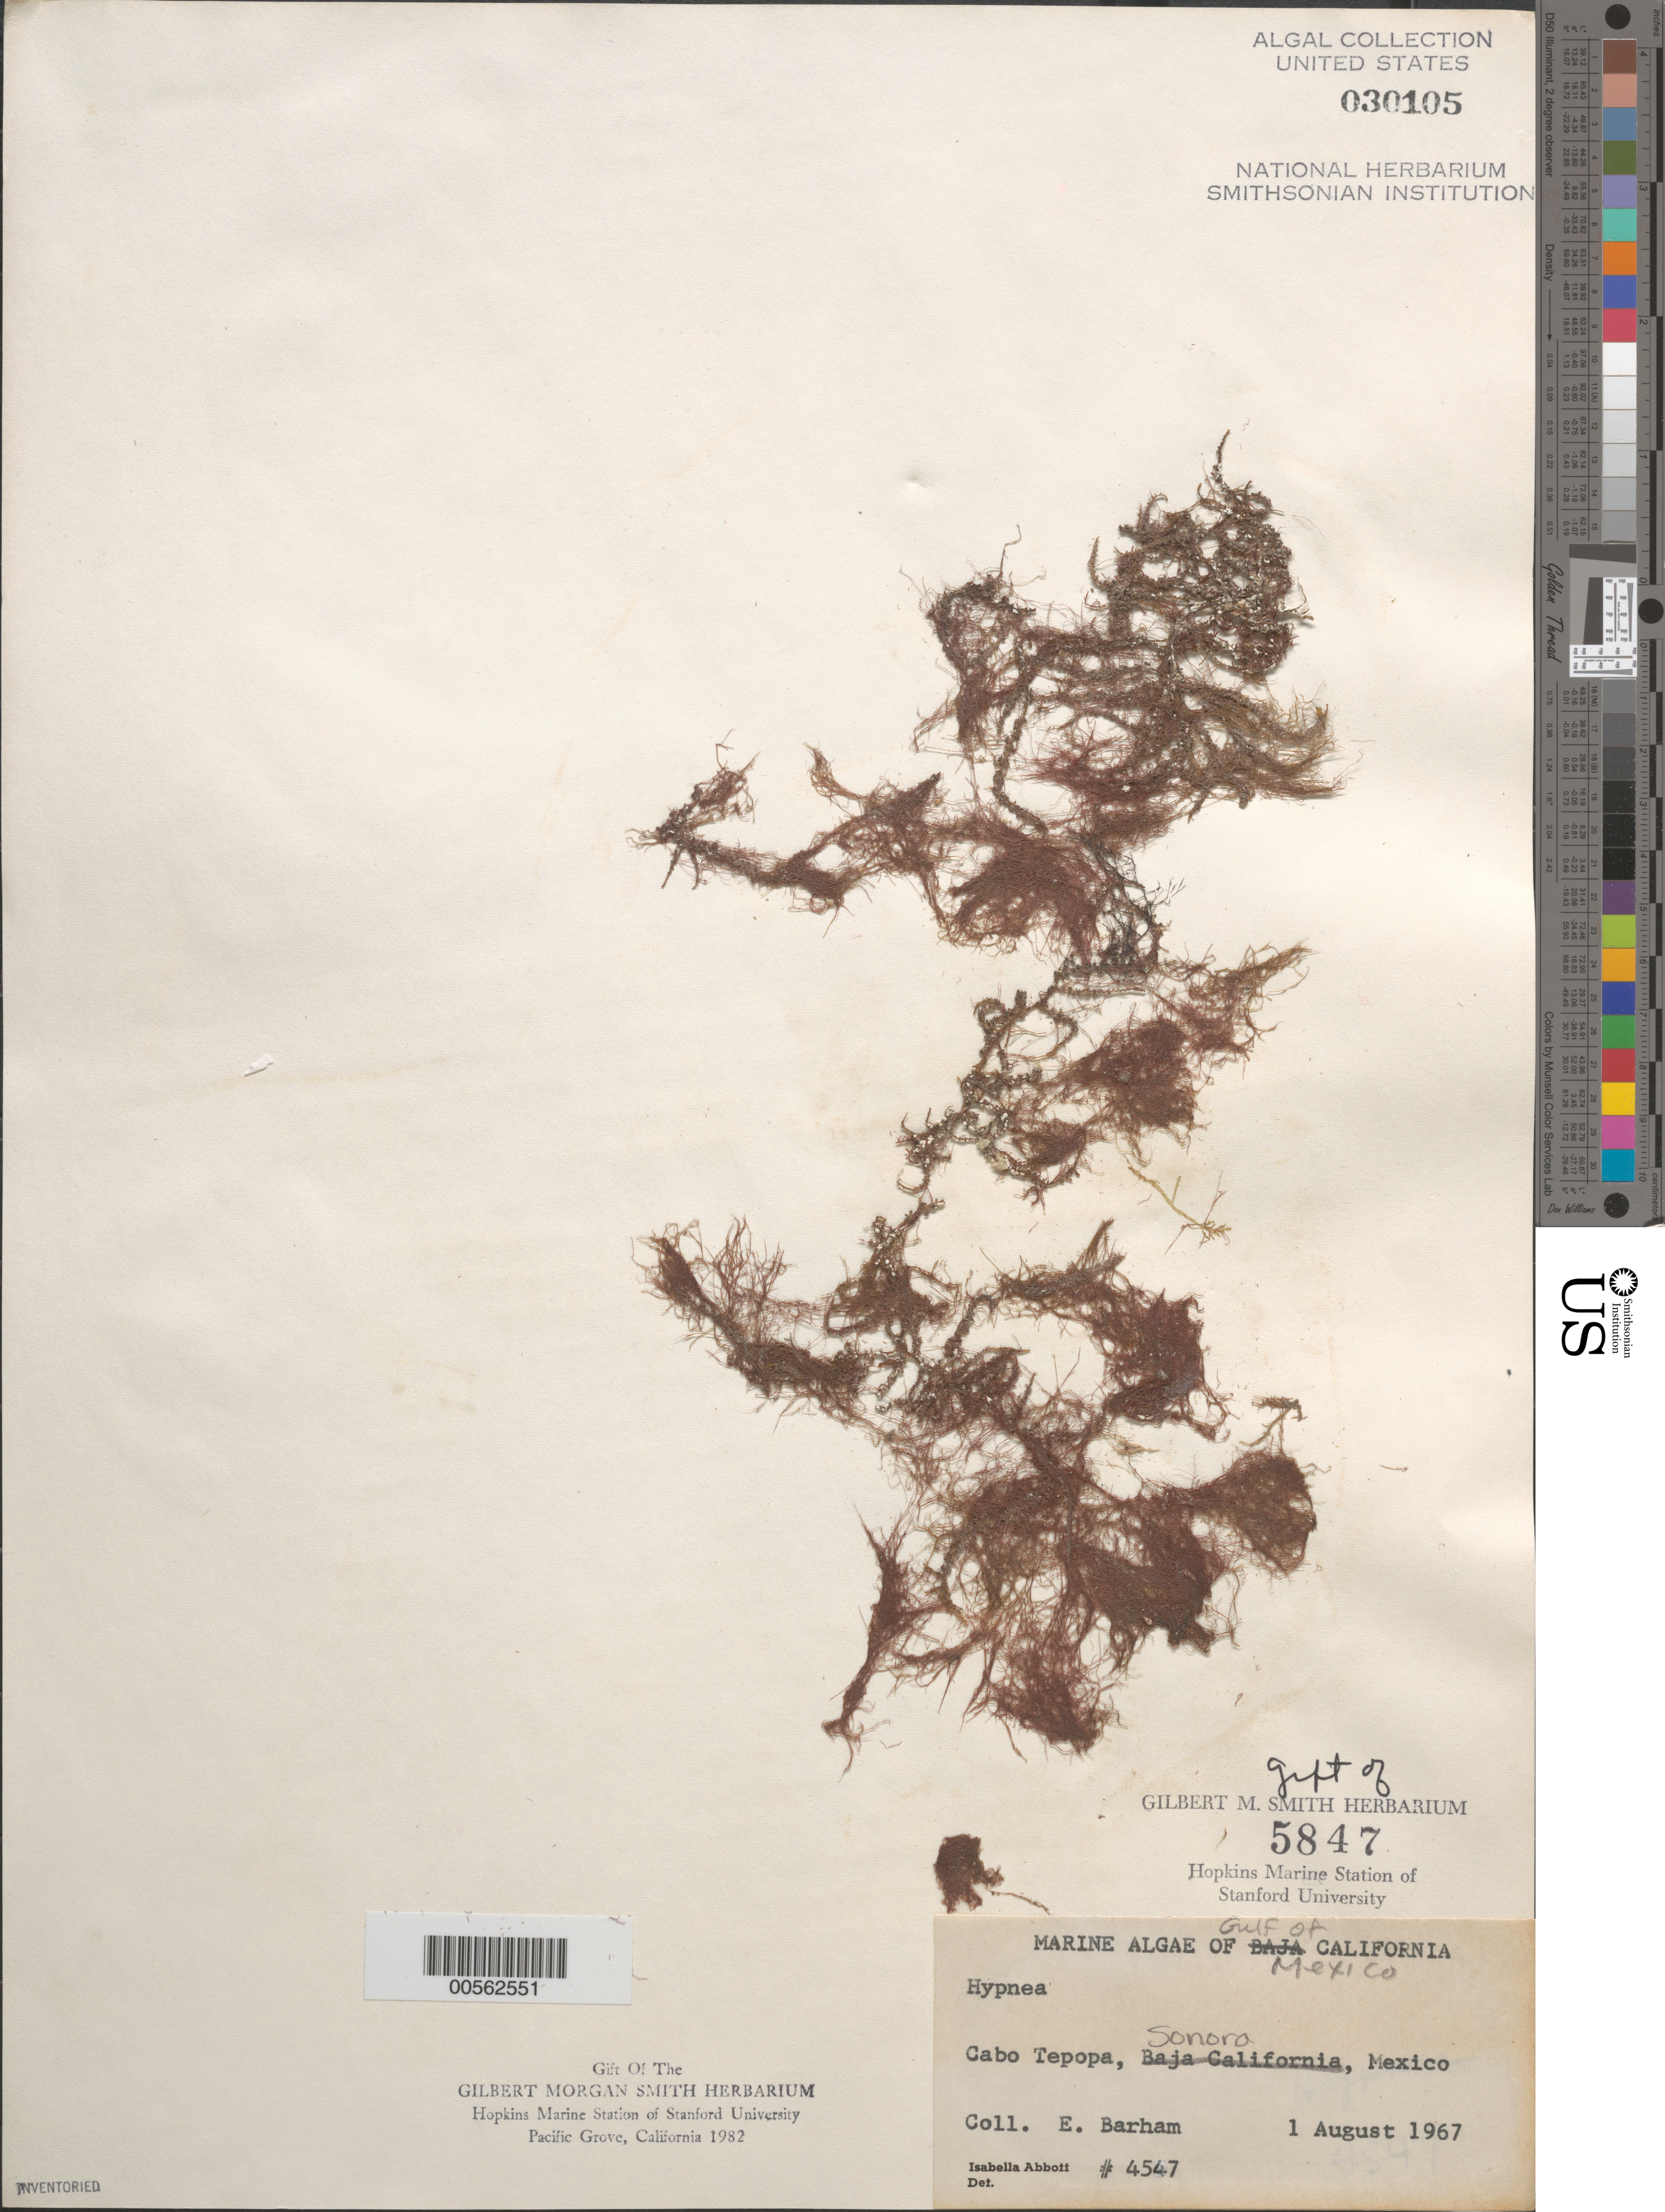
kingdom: Plantae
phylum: Rhodophyta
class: Florideophyceae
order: Gigartinales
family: Cystocloniaceae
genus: Hypnea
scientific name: Hypnea sp.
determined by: Abbott, Isabella A.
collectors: E. Barham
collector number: IAA 4547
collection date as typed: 01 Aug 1967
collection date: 1967-08-01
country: Mexico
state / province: Sonora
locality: Cabo Tepopa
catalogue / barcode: US 30105